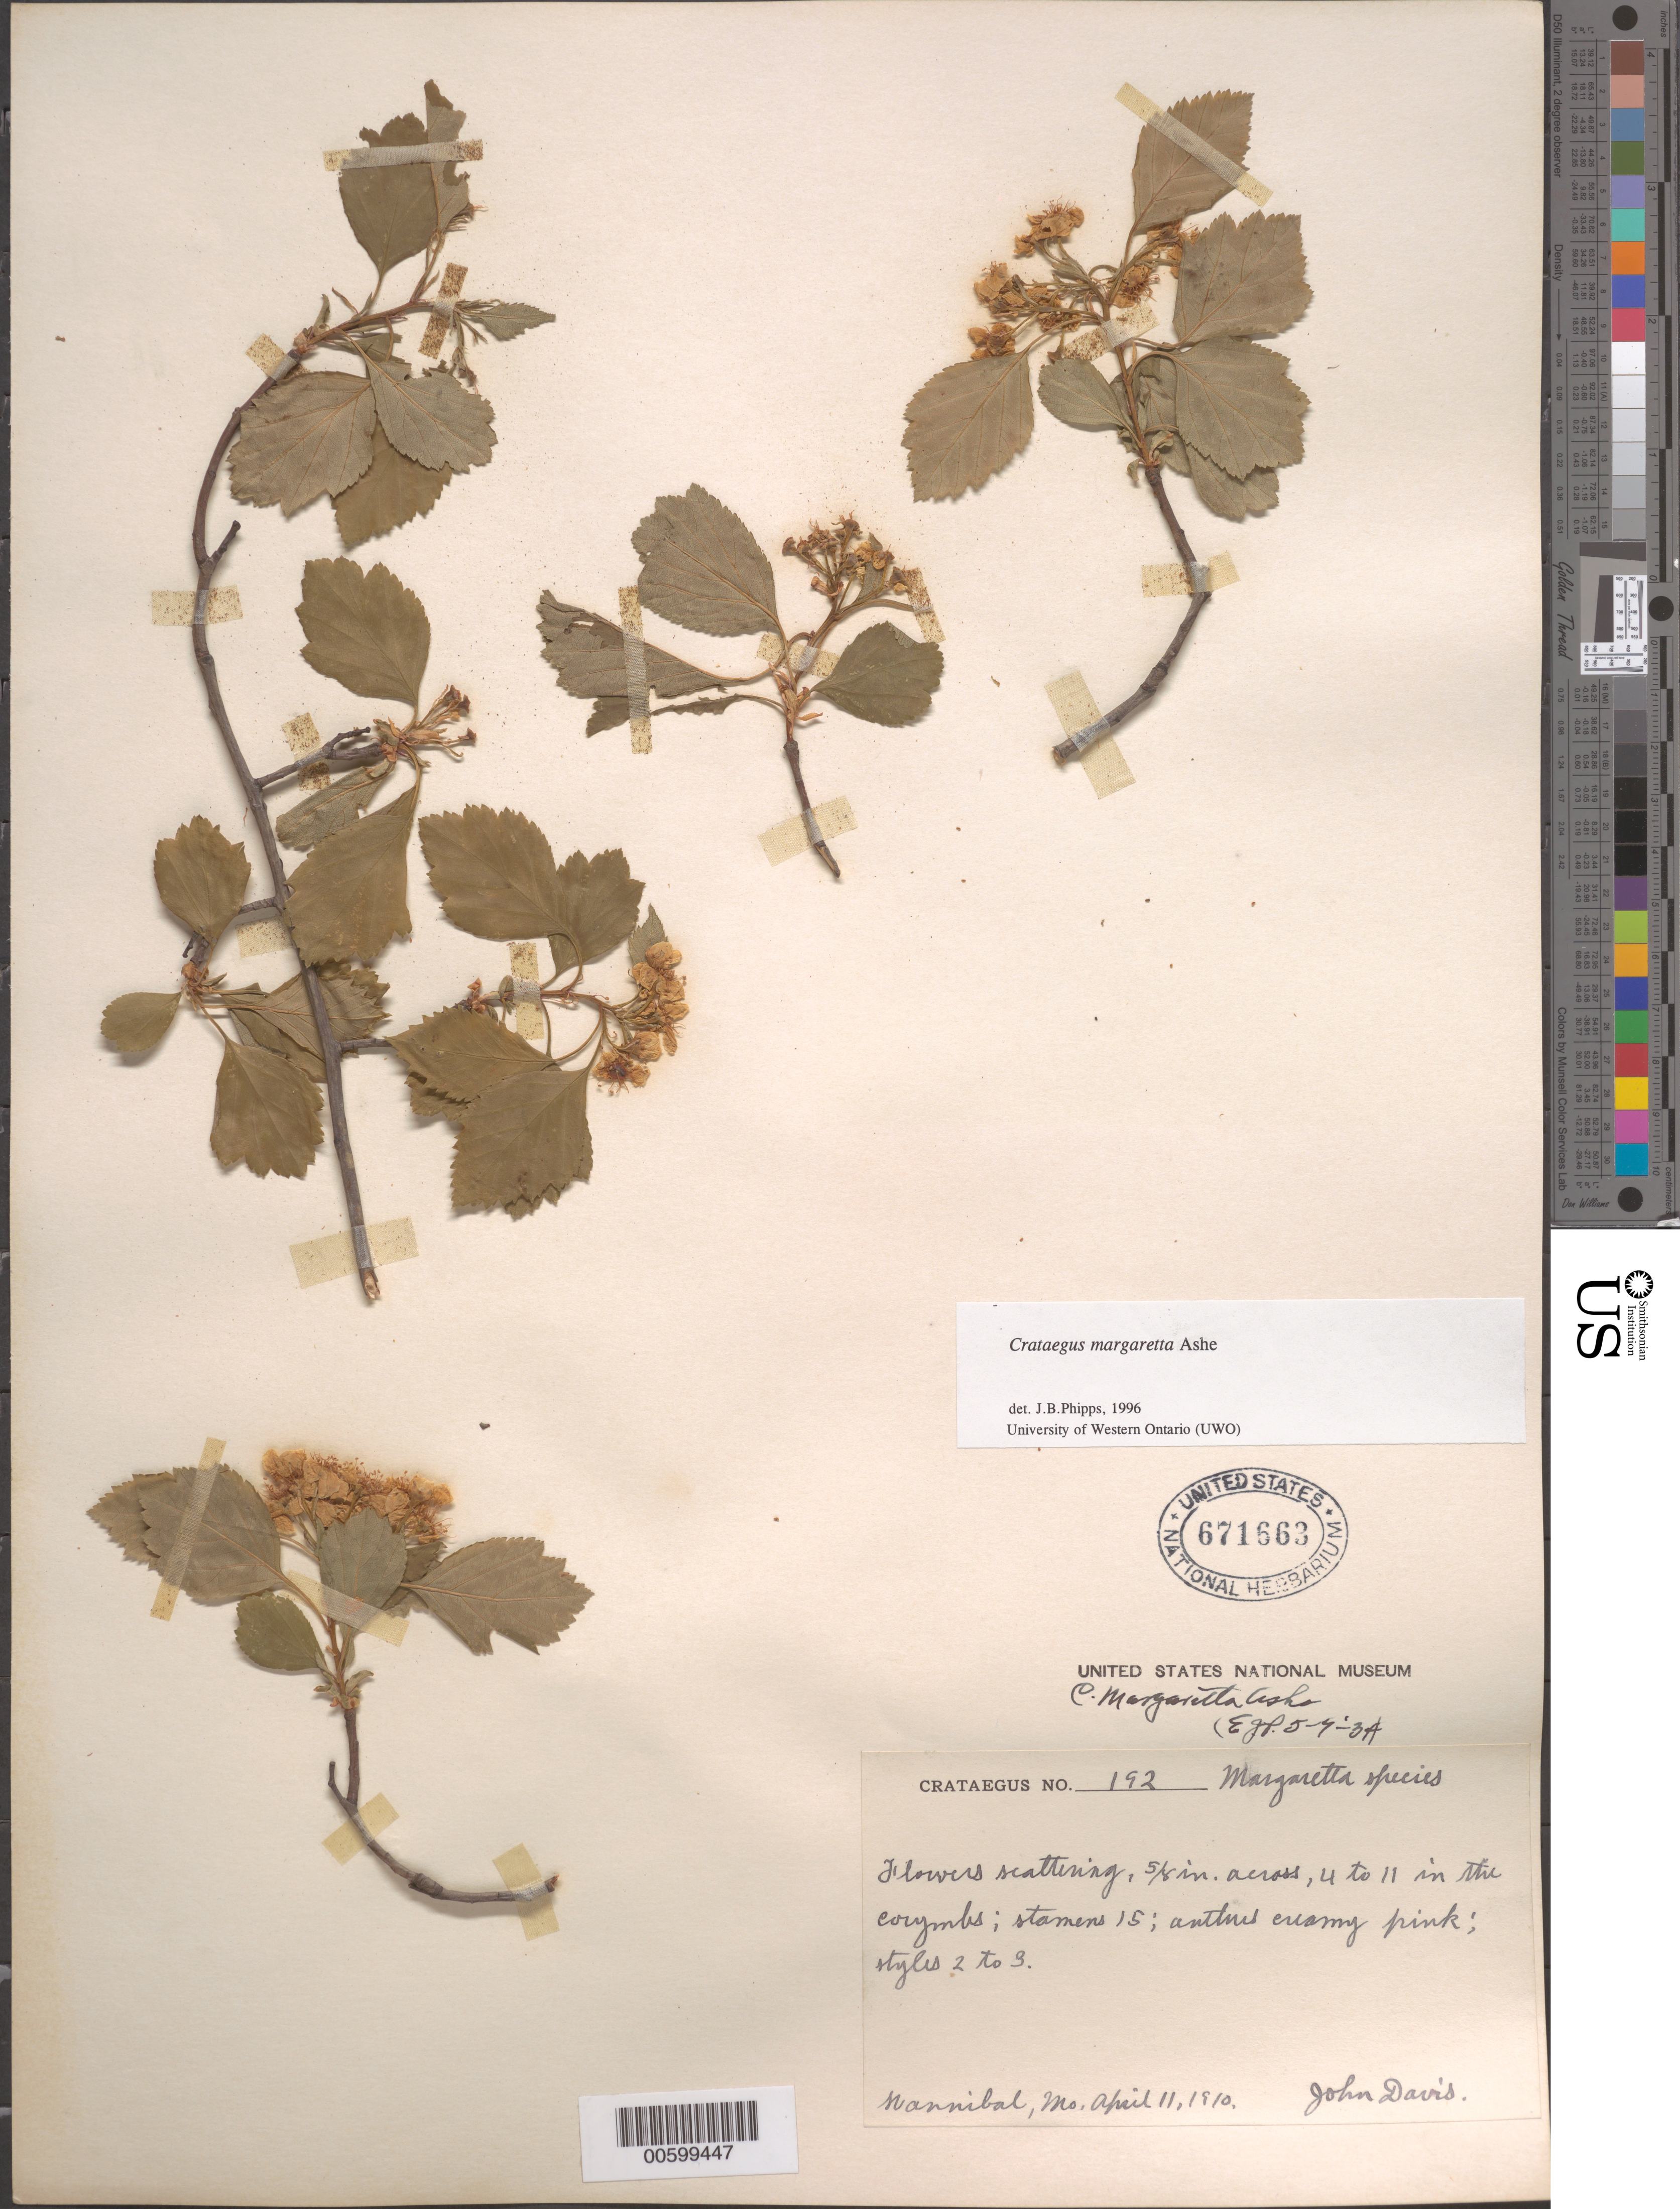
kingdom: Plantae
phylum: Tracheophyta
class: Magnoliopsida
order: Rosales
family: Rosaceae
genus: Crataegus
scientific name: Crataegus margarettae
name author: Ashe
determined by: Palmer, E. J.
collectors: J. Davis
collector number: Crataegus 192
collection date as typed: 11 Apr 1910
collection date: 1910-04-11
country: United States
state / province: Missouri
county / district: Marion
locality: Hannibal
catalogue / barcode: US 671663